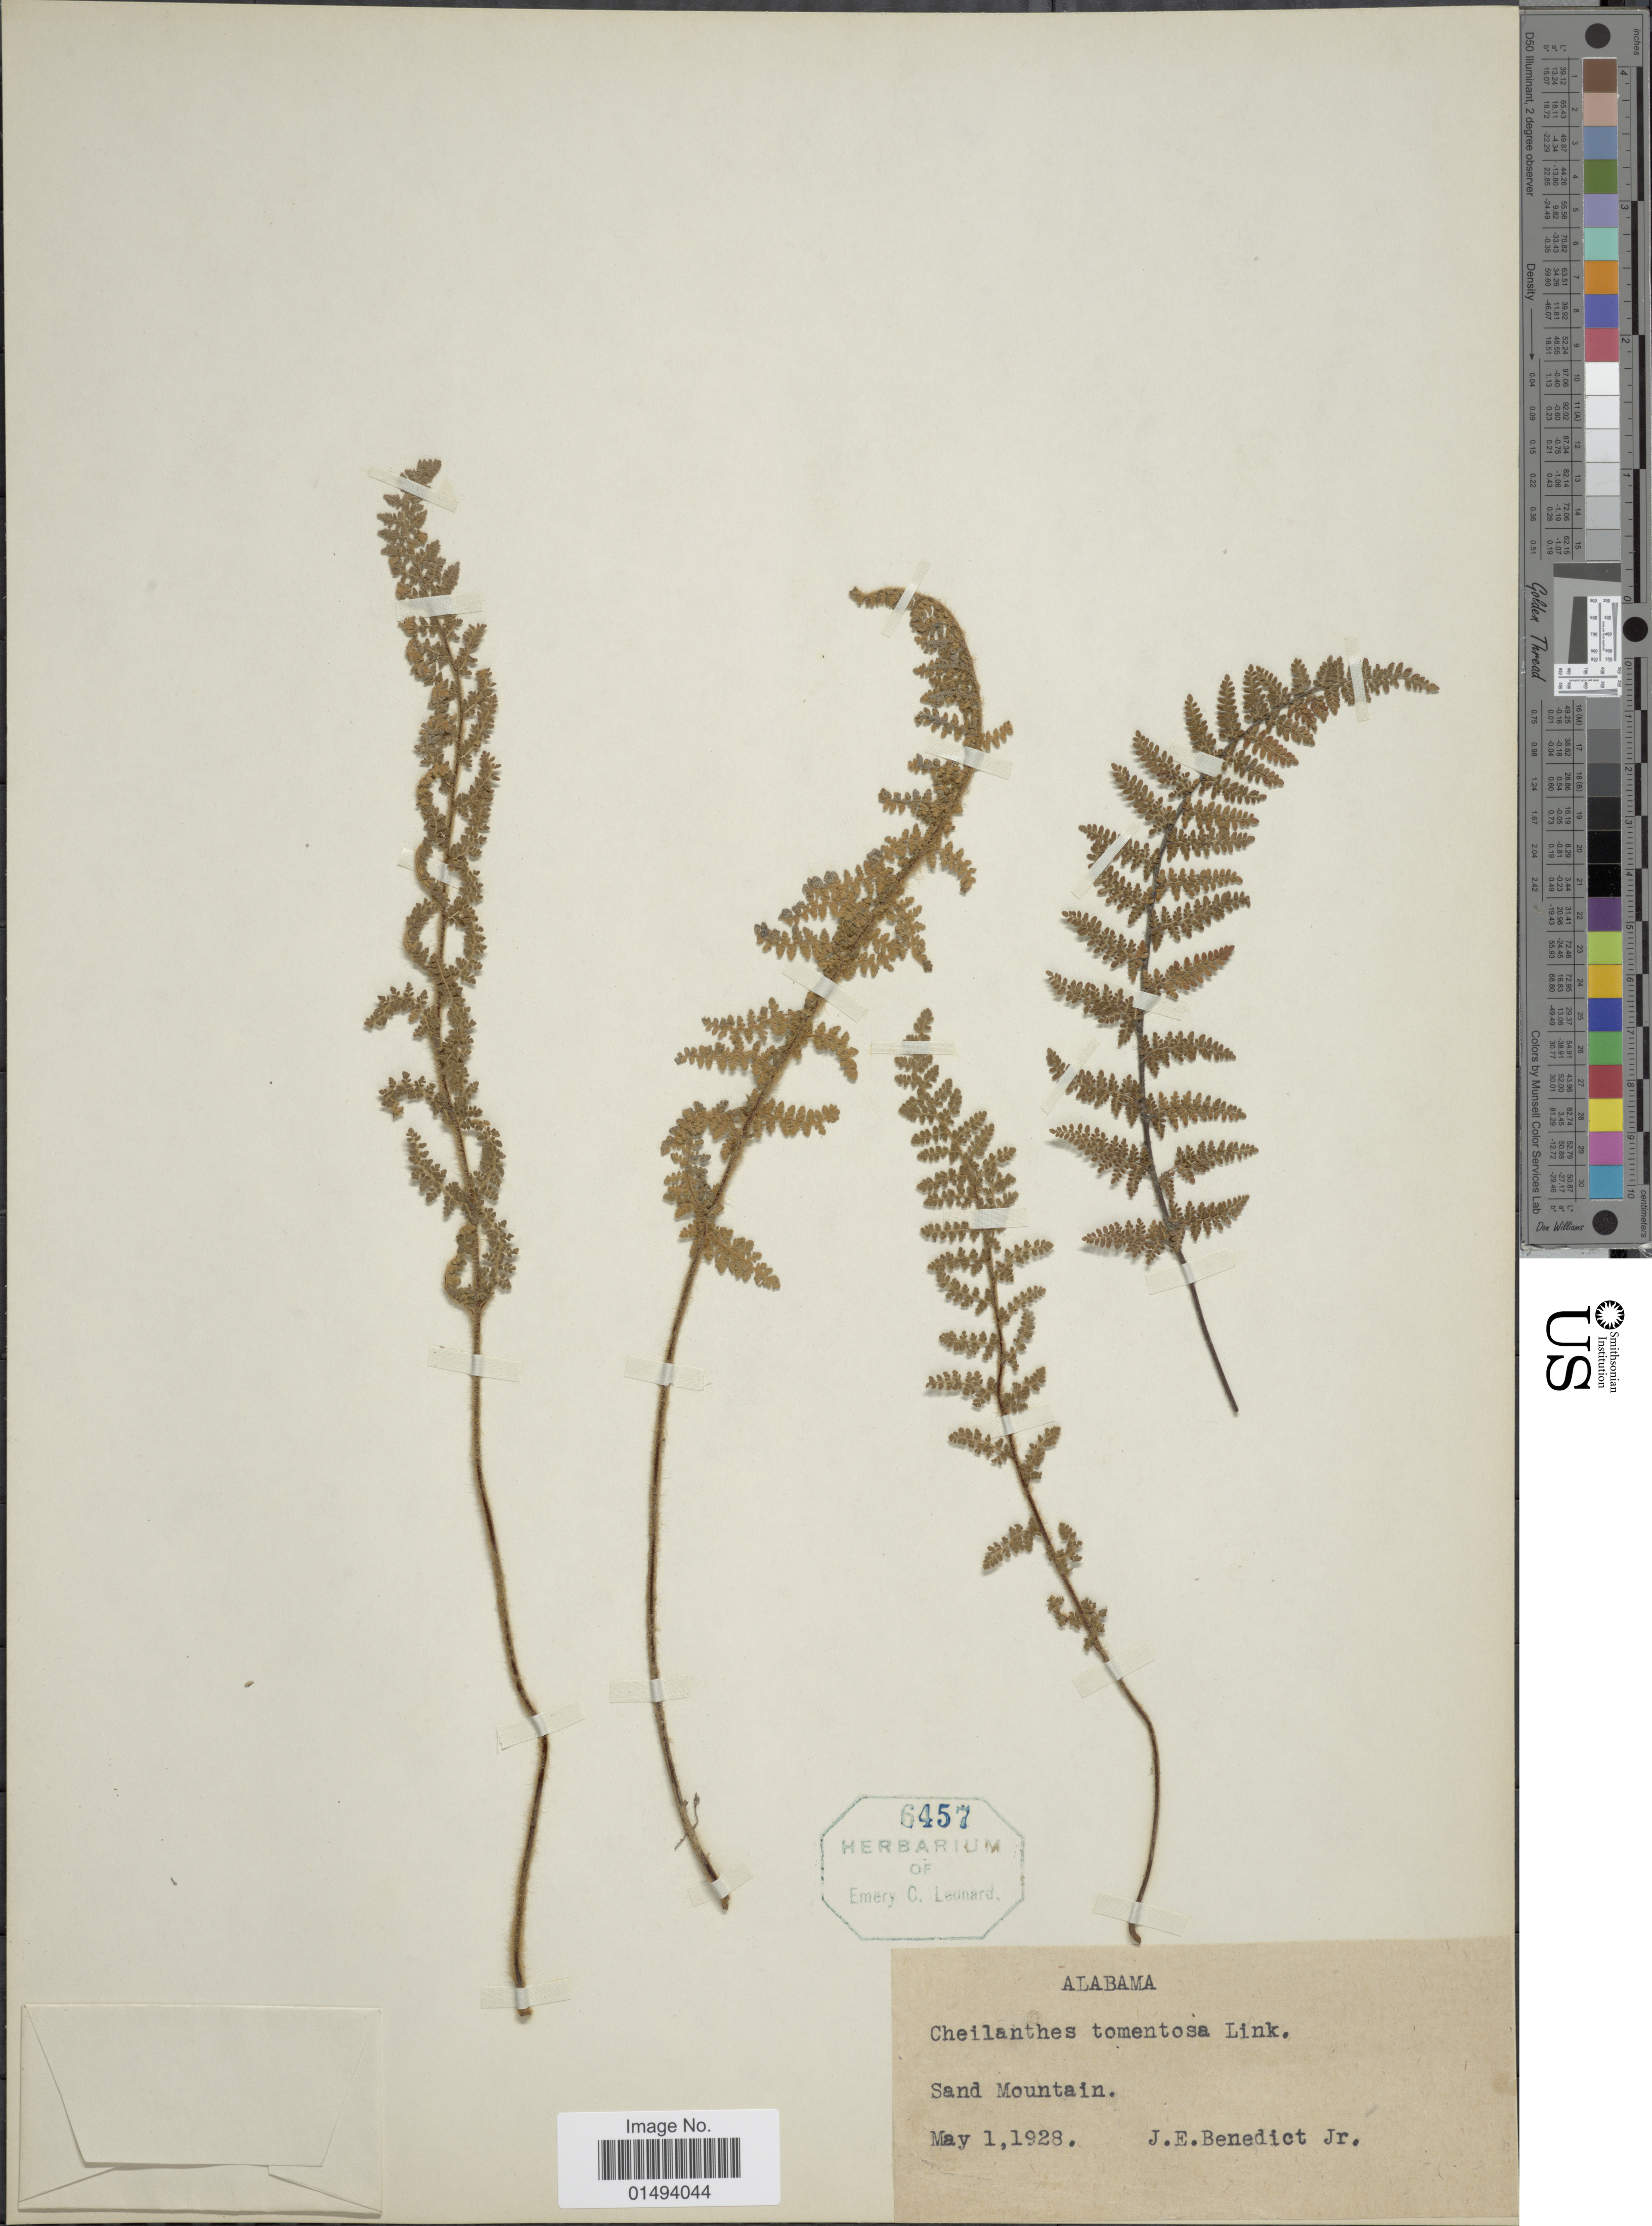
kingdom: Plantae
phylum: Tracheophyta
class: Polypodiopsida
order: Polypodiales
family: Pteridaceae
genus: Myriopteris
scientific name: Myriopteris tomentosa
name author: (Link) Fée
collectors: J. Benedict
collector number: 6457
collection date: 1928-05-01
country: United States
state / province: Alabama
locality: Sand Mountain